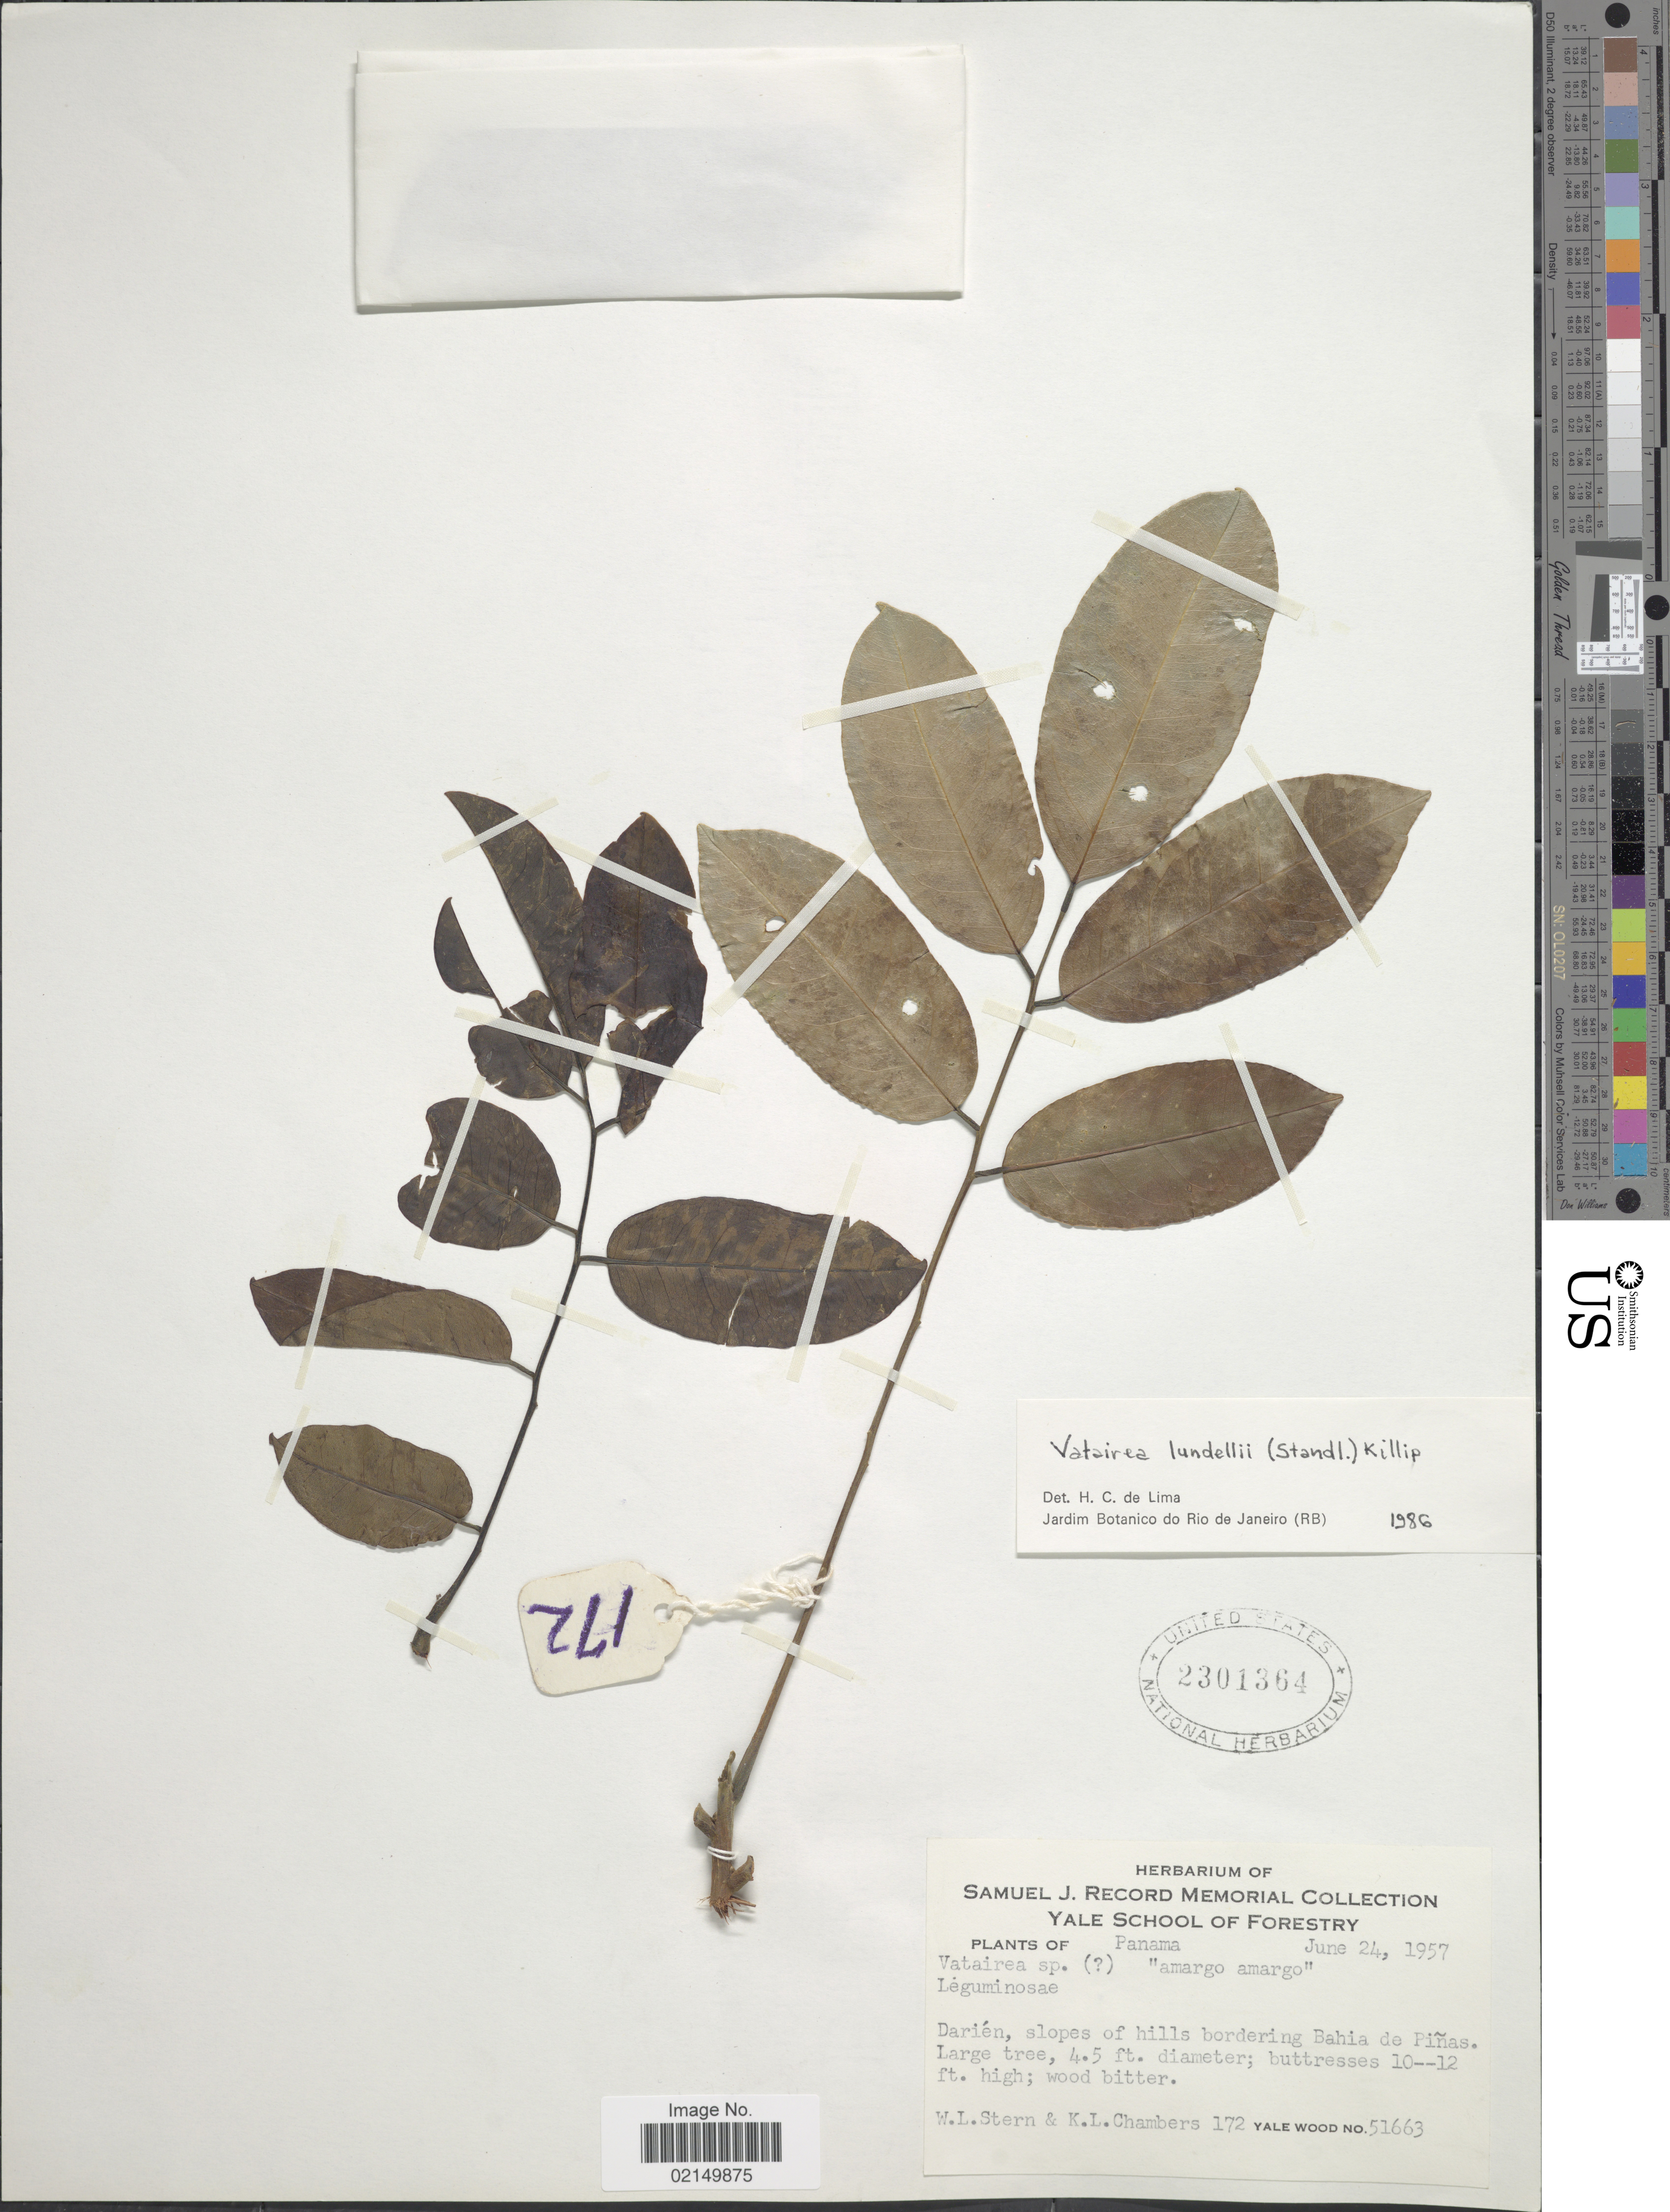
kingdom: Plantae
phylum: Tracheophyta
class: Magnoliopsida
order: Fabales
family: Fabaceae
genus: Vatairea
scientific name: Vatairea lundellii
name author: (Standl.) Killip ex Record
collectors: W. L. Stern, K. Chambers & Y. Wood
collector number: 172/51663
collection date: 1957-06-24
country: Panama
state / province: Darién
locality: Slopes of hills bordering Bahia de Piñas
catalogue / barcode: US 2301364